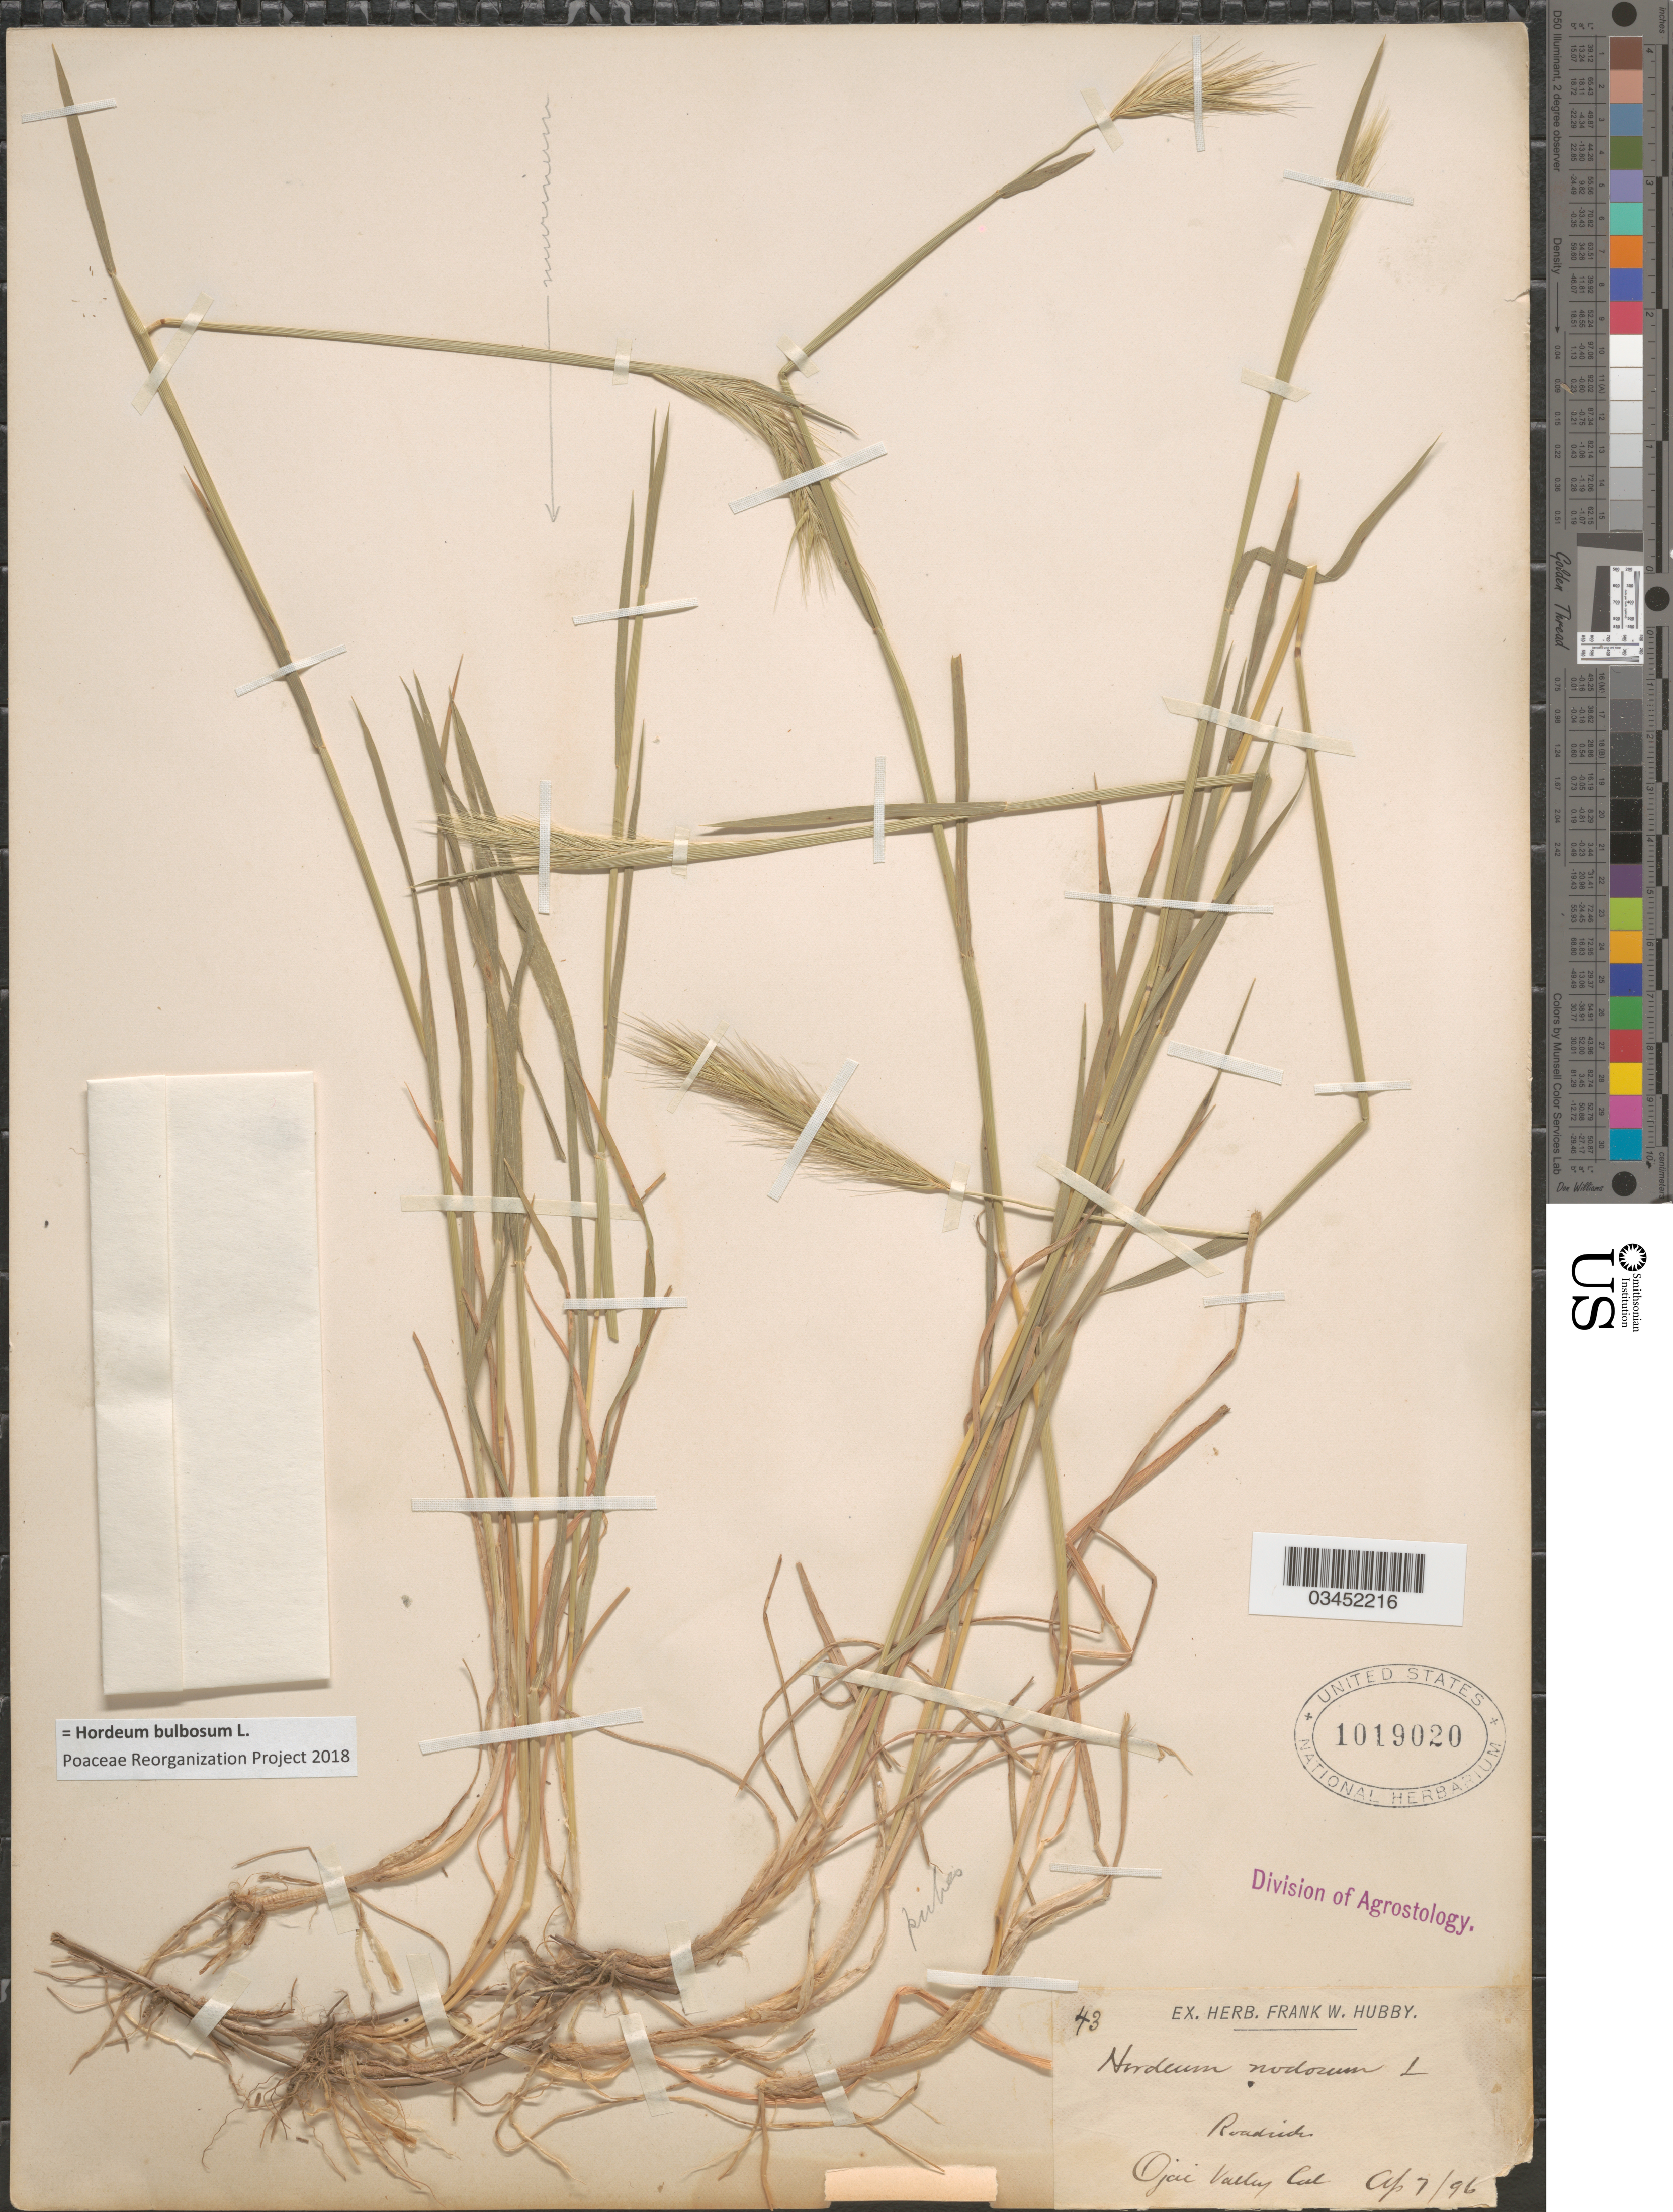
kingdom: Plantae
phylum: Tracheophyta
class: Liliopsida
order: Poales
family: Poaceae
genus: Hordeum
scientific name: Hordeum bulbosum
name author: L.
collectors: Ex herb. Frank W. Hubby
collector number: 43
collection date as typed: Transcribed d/m/y: 7/4/96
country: United States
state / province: California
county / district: Ventura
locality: Roadside. Ojai Valley.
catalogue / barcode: US 1019020